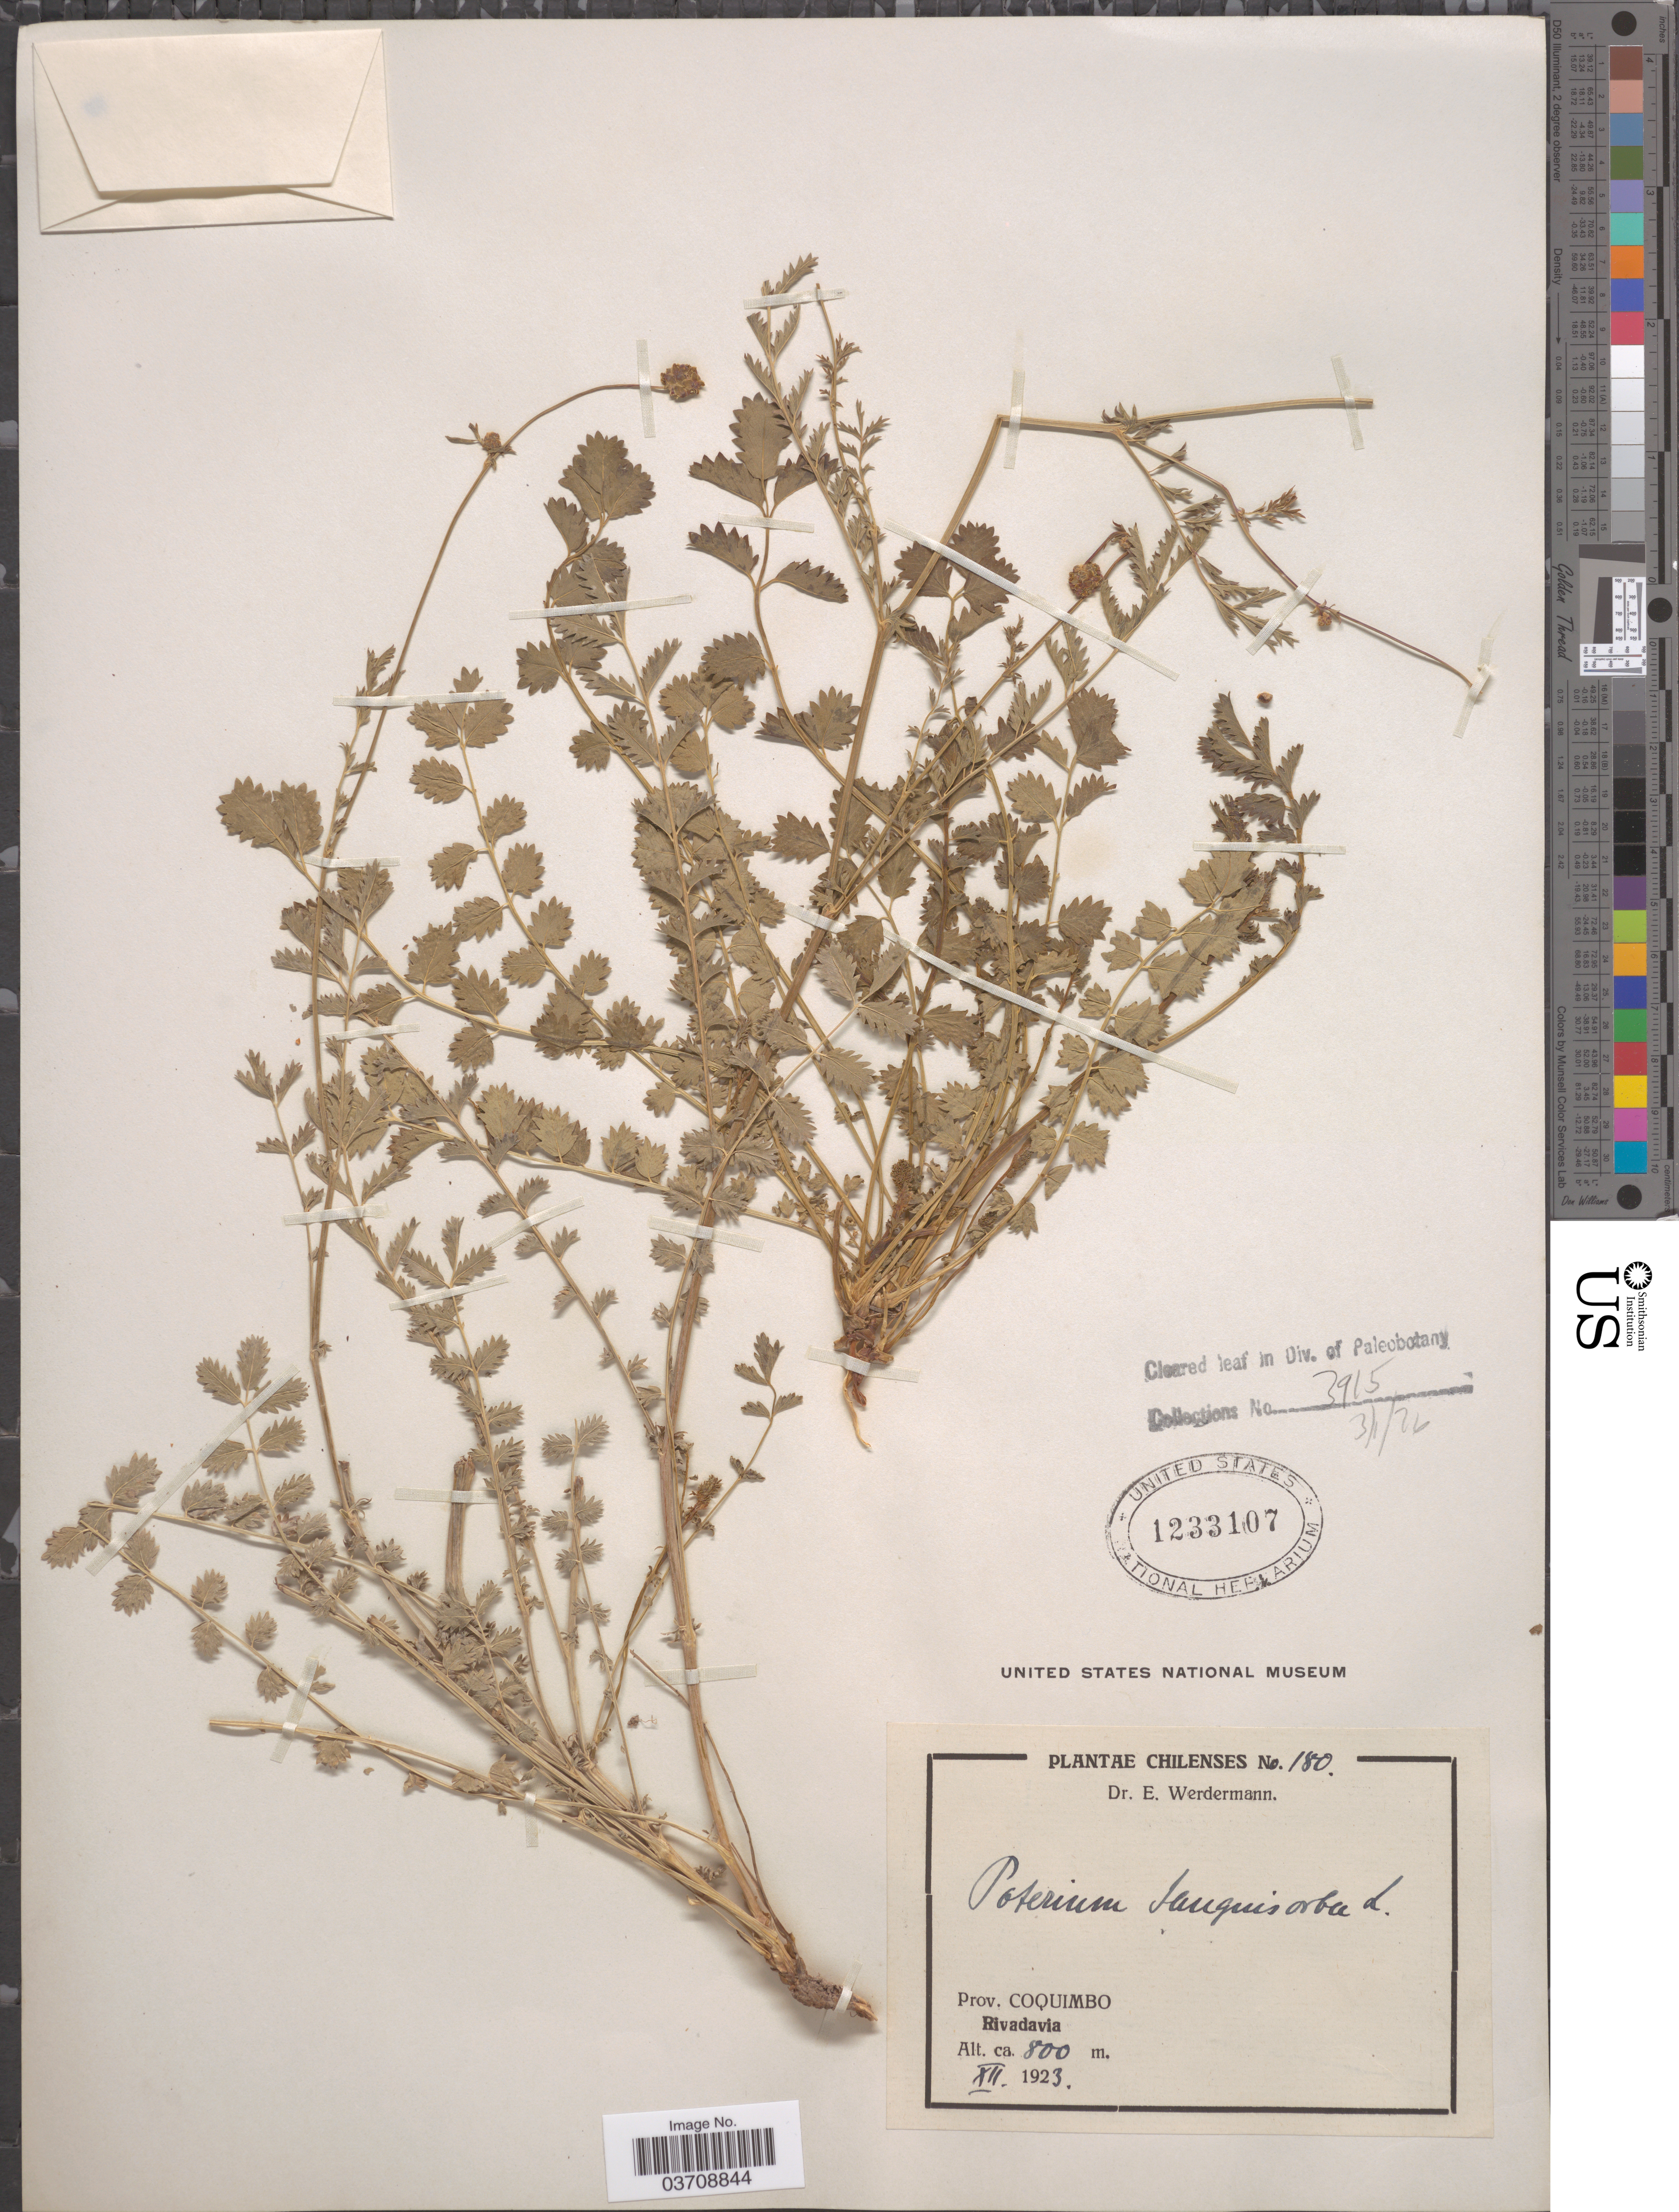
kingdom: Plantae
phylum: Tracheophyta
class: Magnoliopsida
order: Rosales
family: Rosaceae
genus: Sanguisorba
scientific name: Sanguisorba minor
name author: Scop.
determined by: Strong, Mark T., (BOT), Smithsonian Institution - National Museum of Natural History (UNITED STATES)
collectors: E. Werdermann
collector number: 180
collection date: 1923-12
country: Chile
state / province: Coquimbo (IV)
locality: Prov. Coquimbo. Rivadavia.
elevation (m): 800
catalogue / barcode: US 1233107